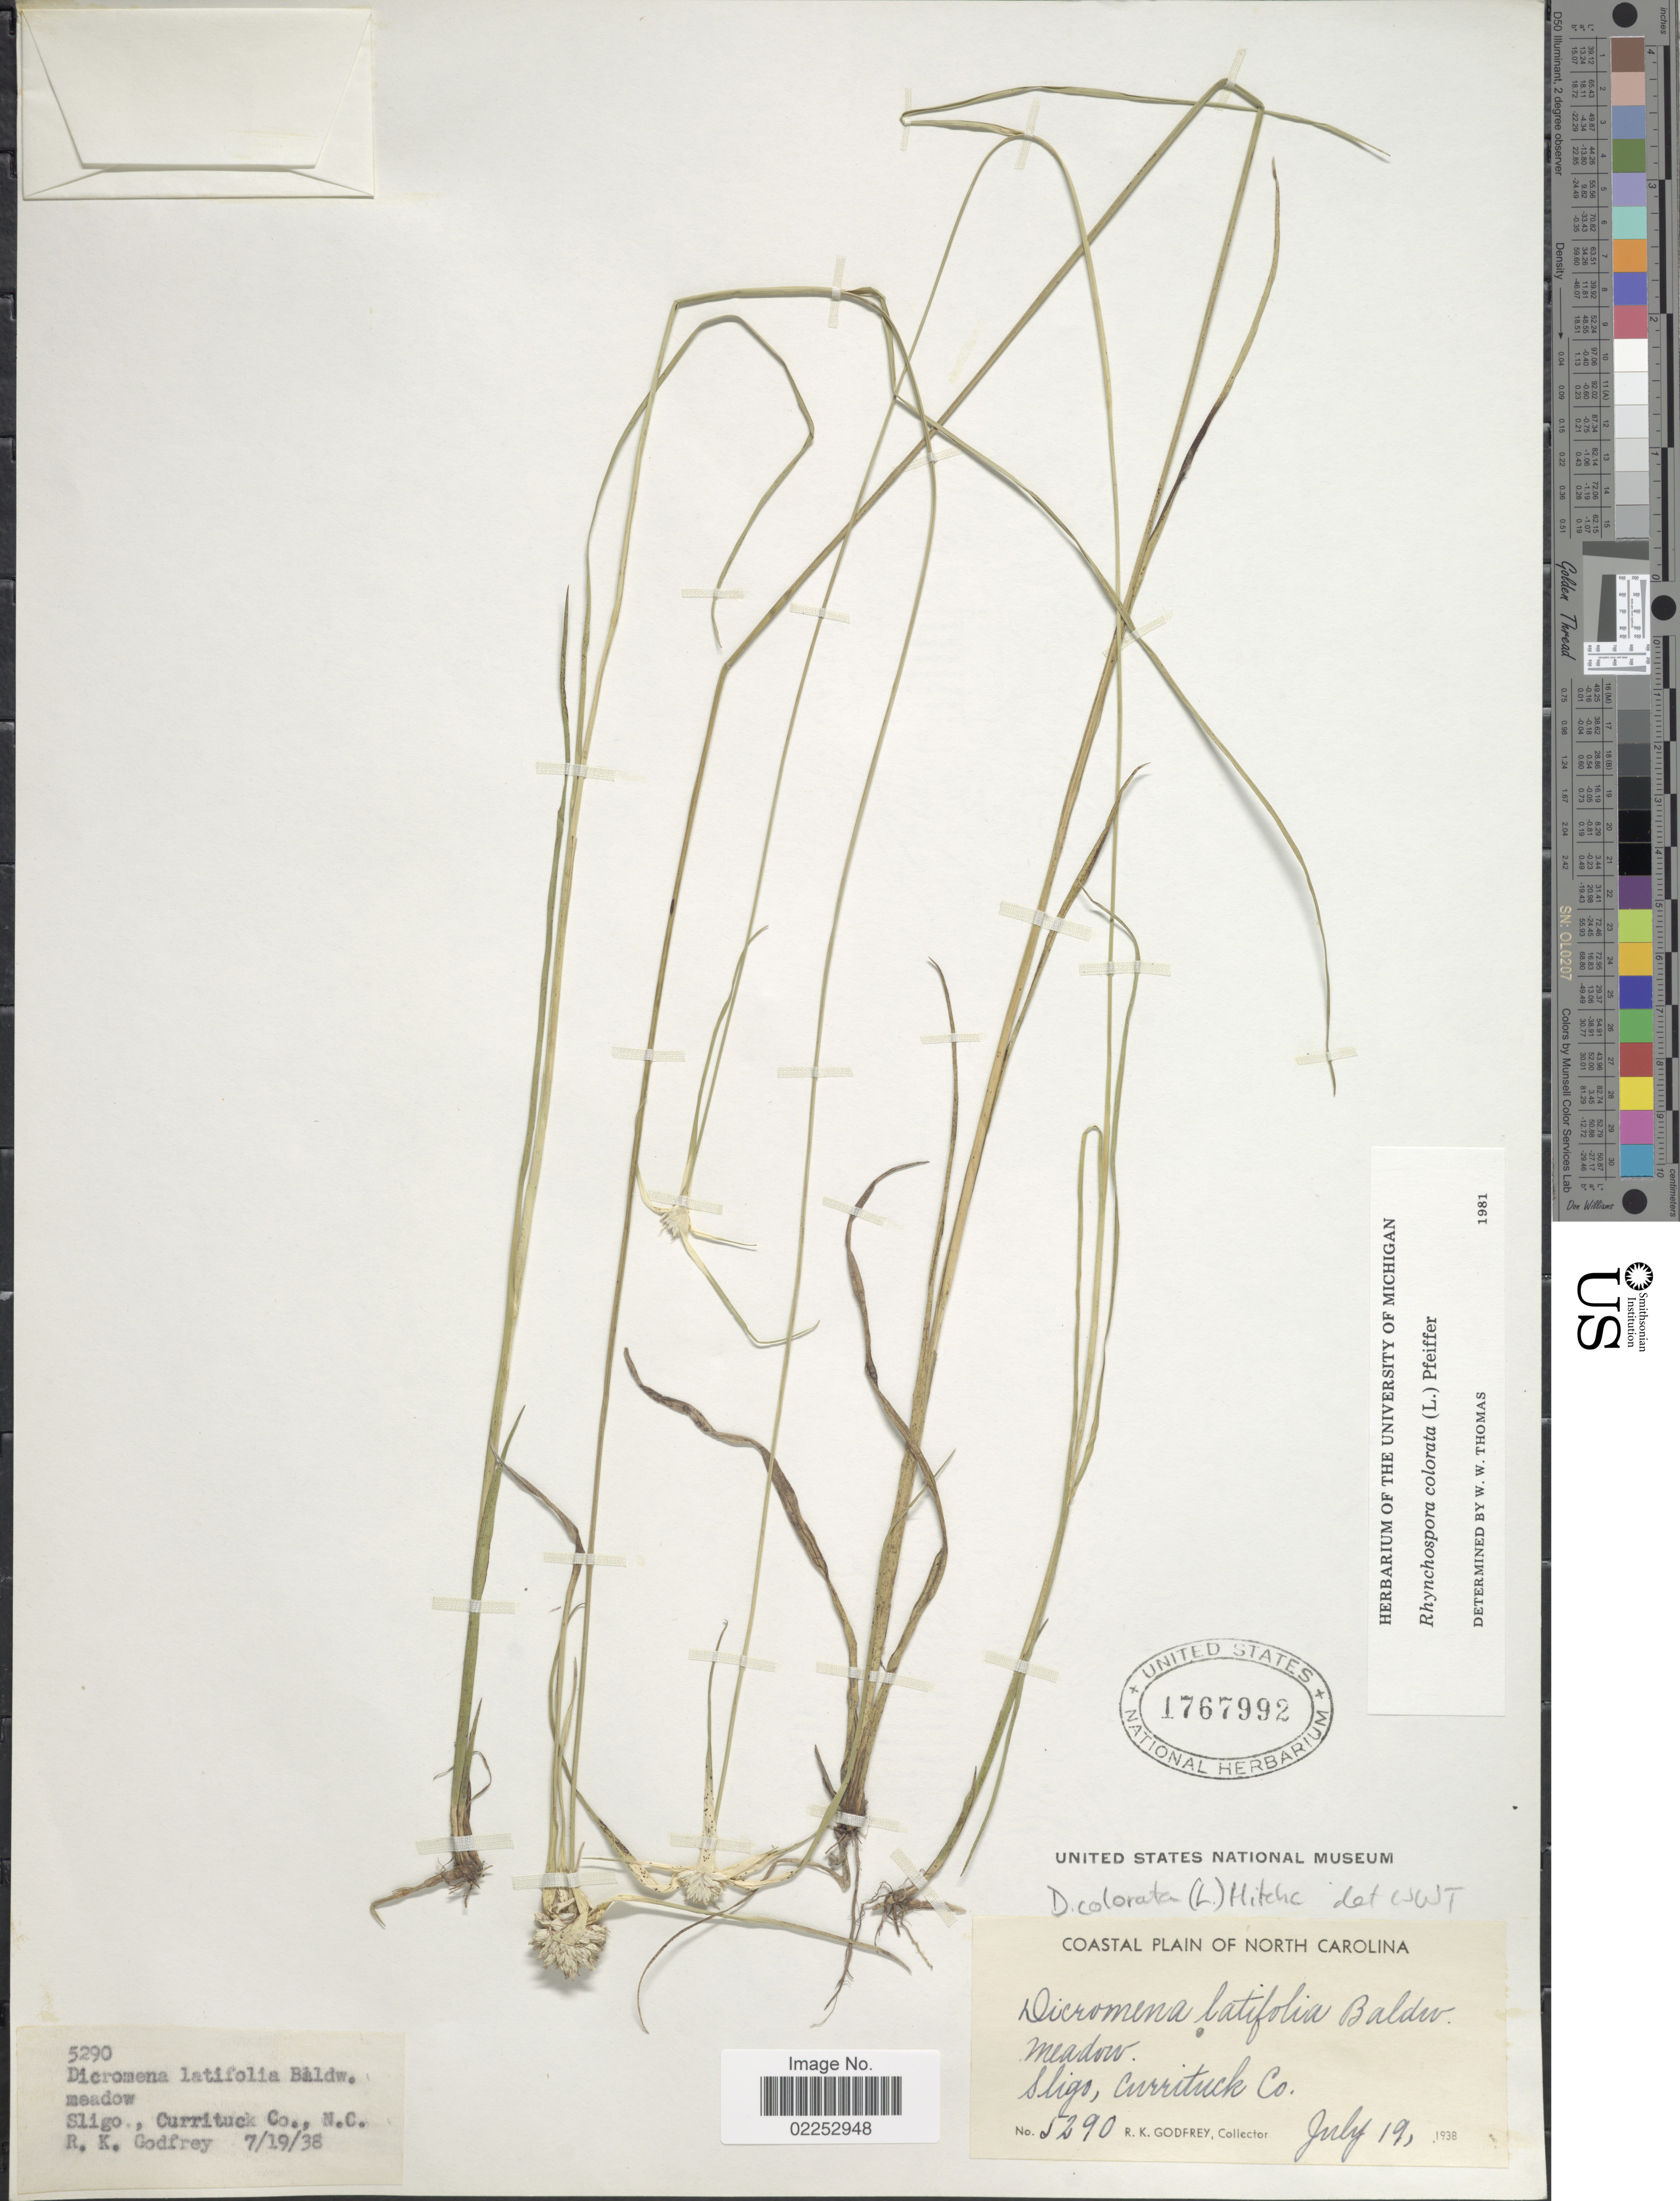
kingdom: Plantae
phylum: Tracheophyta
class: Liliopsida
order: Poales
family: Cyperaceae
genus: Rhynchospora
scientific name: Rhynchospora colorata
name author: (L.) H. Pfeiff.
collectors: R. K. Godfrey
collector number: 5290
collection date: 1938-07-19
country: United States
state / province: North Carolina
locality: Sligo, Currituck Co.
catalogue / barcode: US 1767992